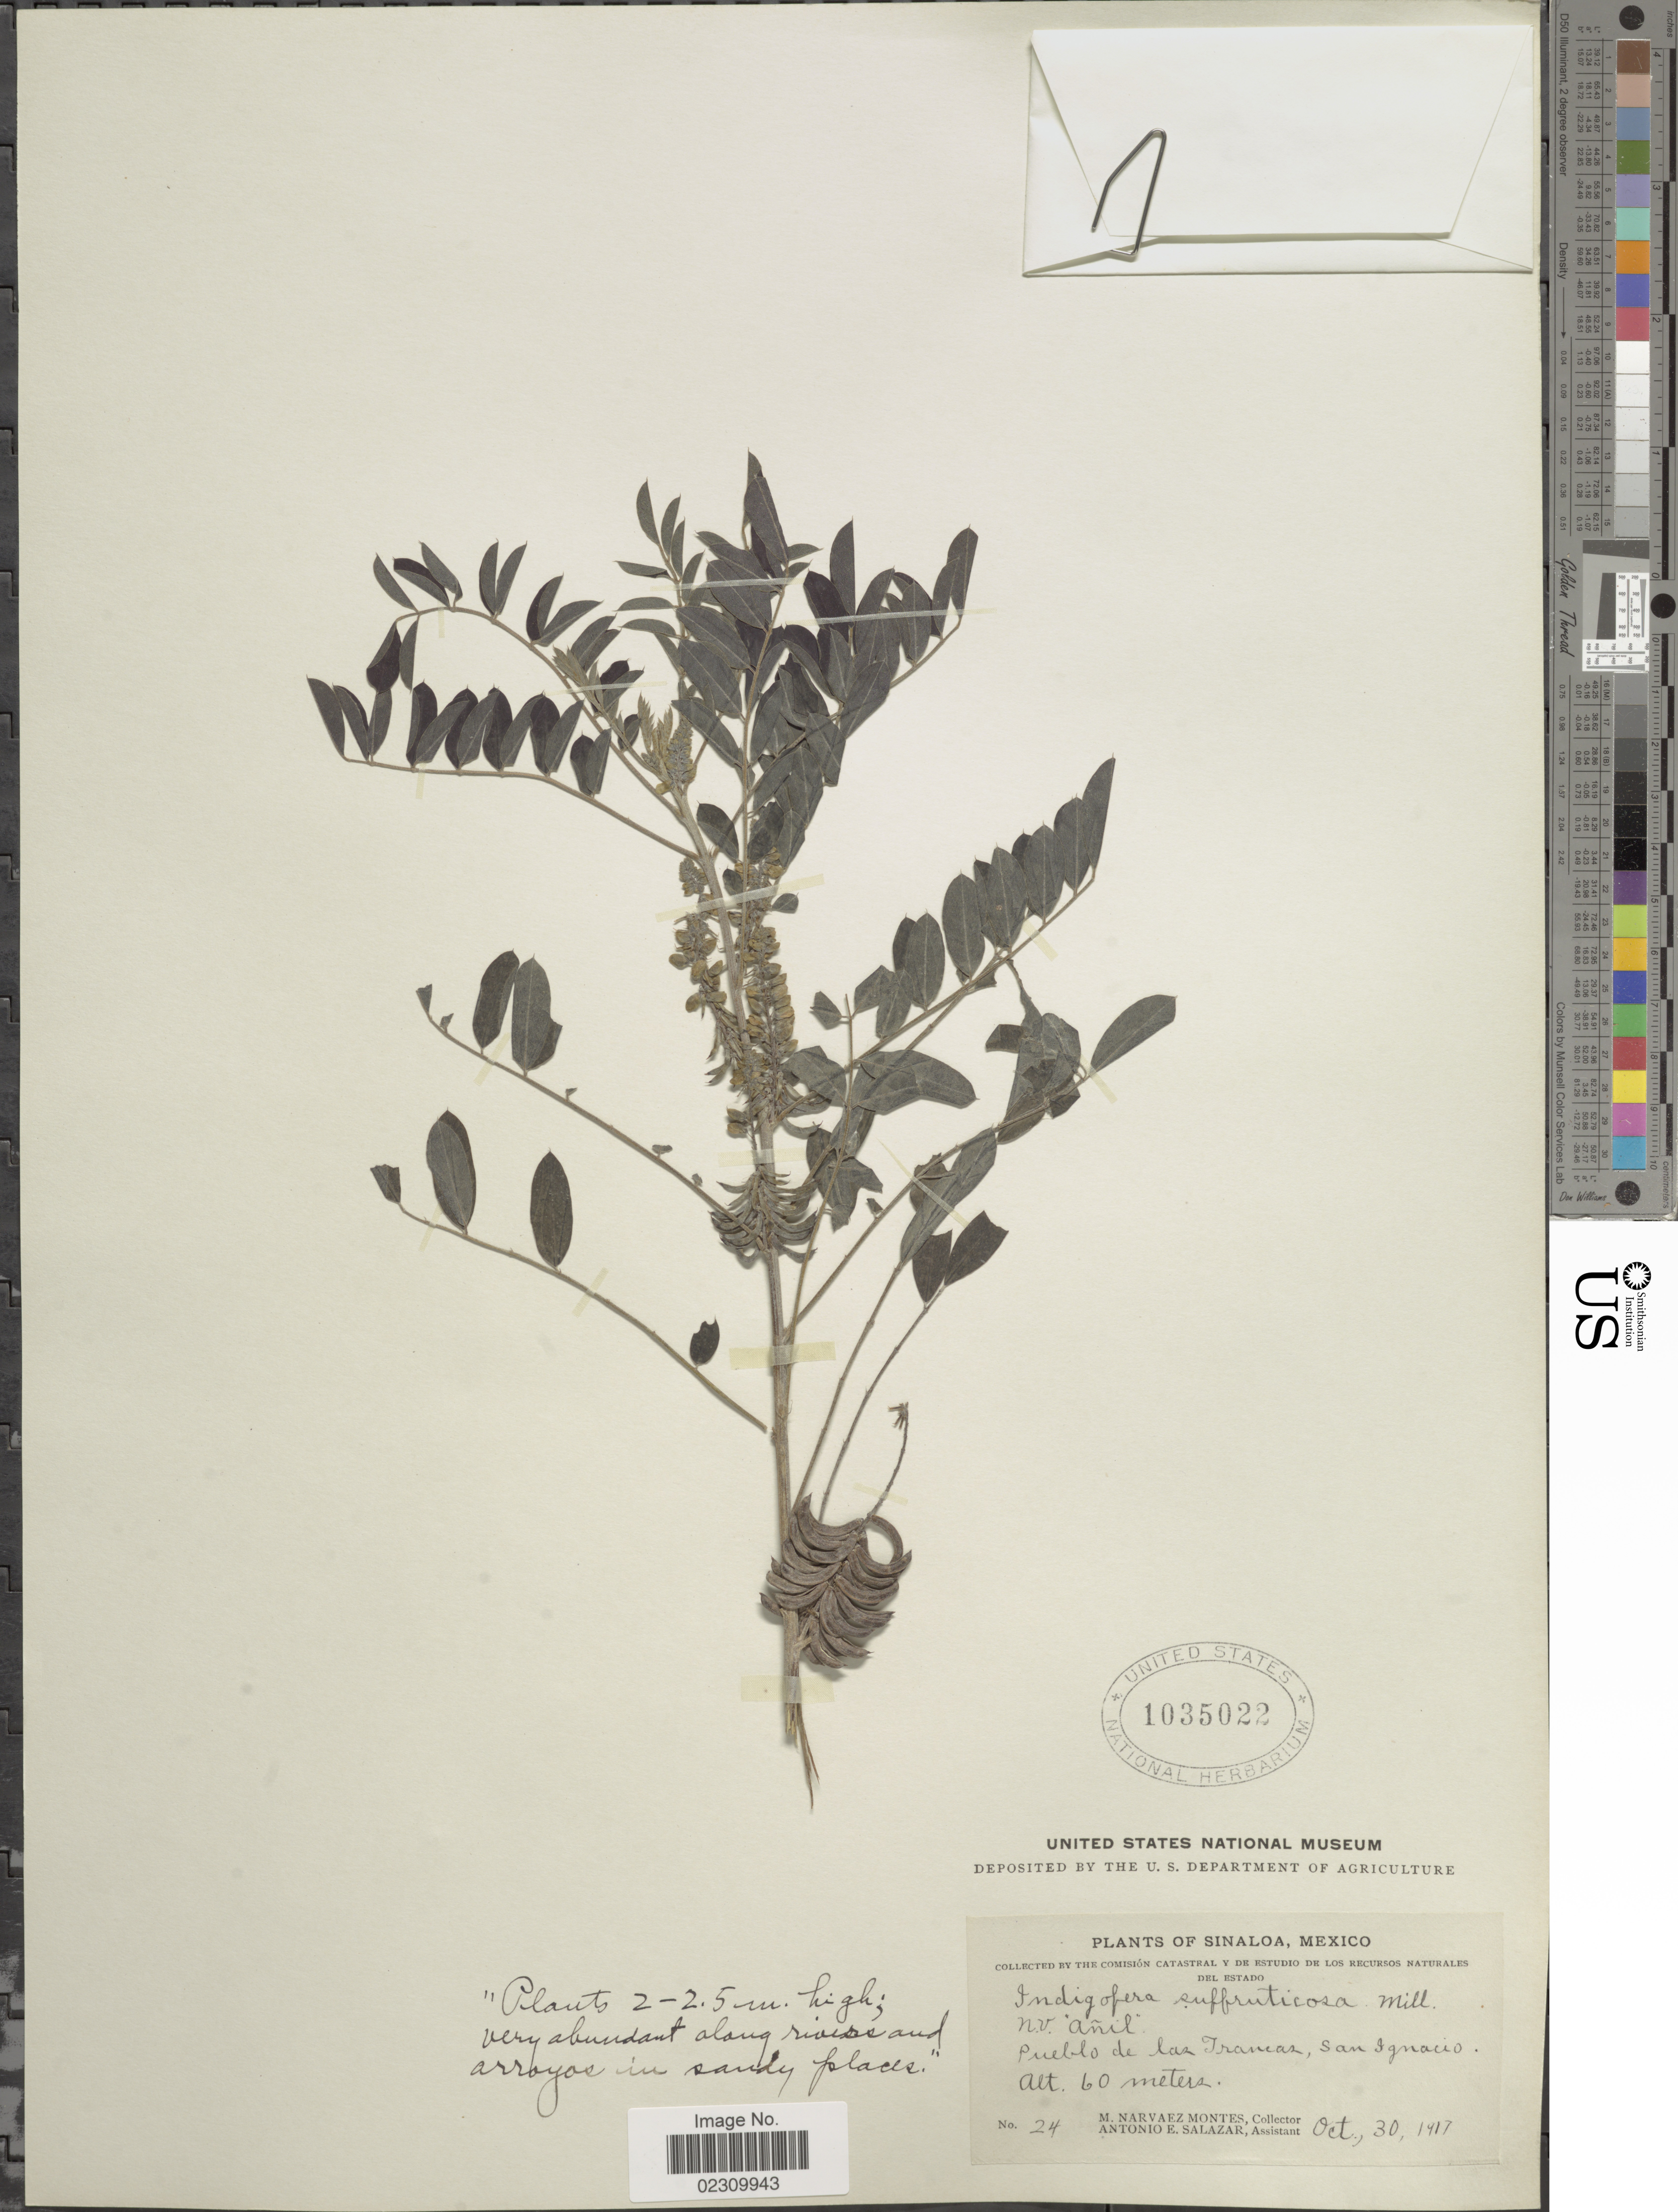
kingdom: Plantae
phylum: Tracheophyta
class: Magnoliopsida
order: Fabales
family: Fabaceae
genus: Indigofera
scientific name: Indigofera suffruticosa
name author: Mill.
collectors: M. Navarez Montes & A. E. Salazar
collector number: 24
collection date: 1917-10-30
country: Mexico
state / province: Sinaloa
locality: Pueblo de las Traneaz, San Ignacio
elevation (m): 60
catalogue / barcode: US 1035022